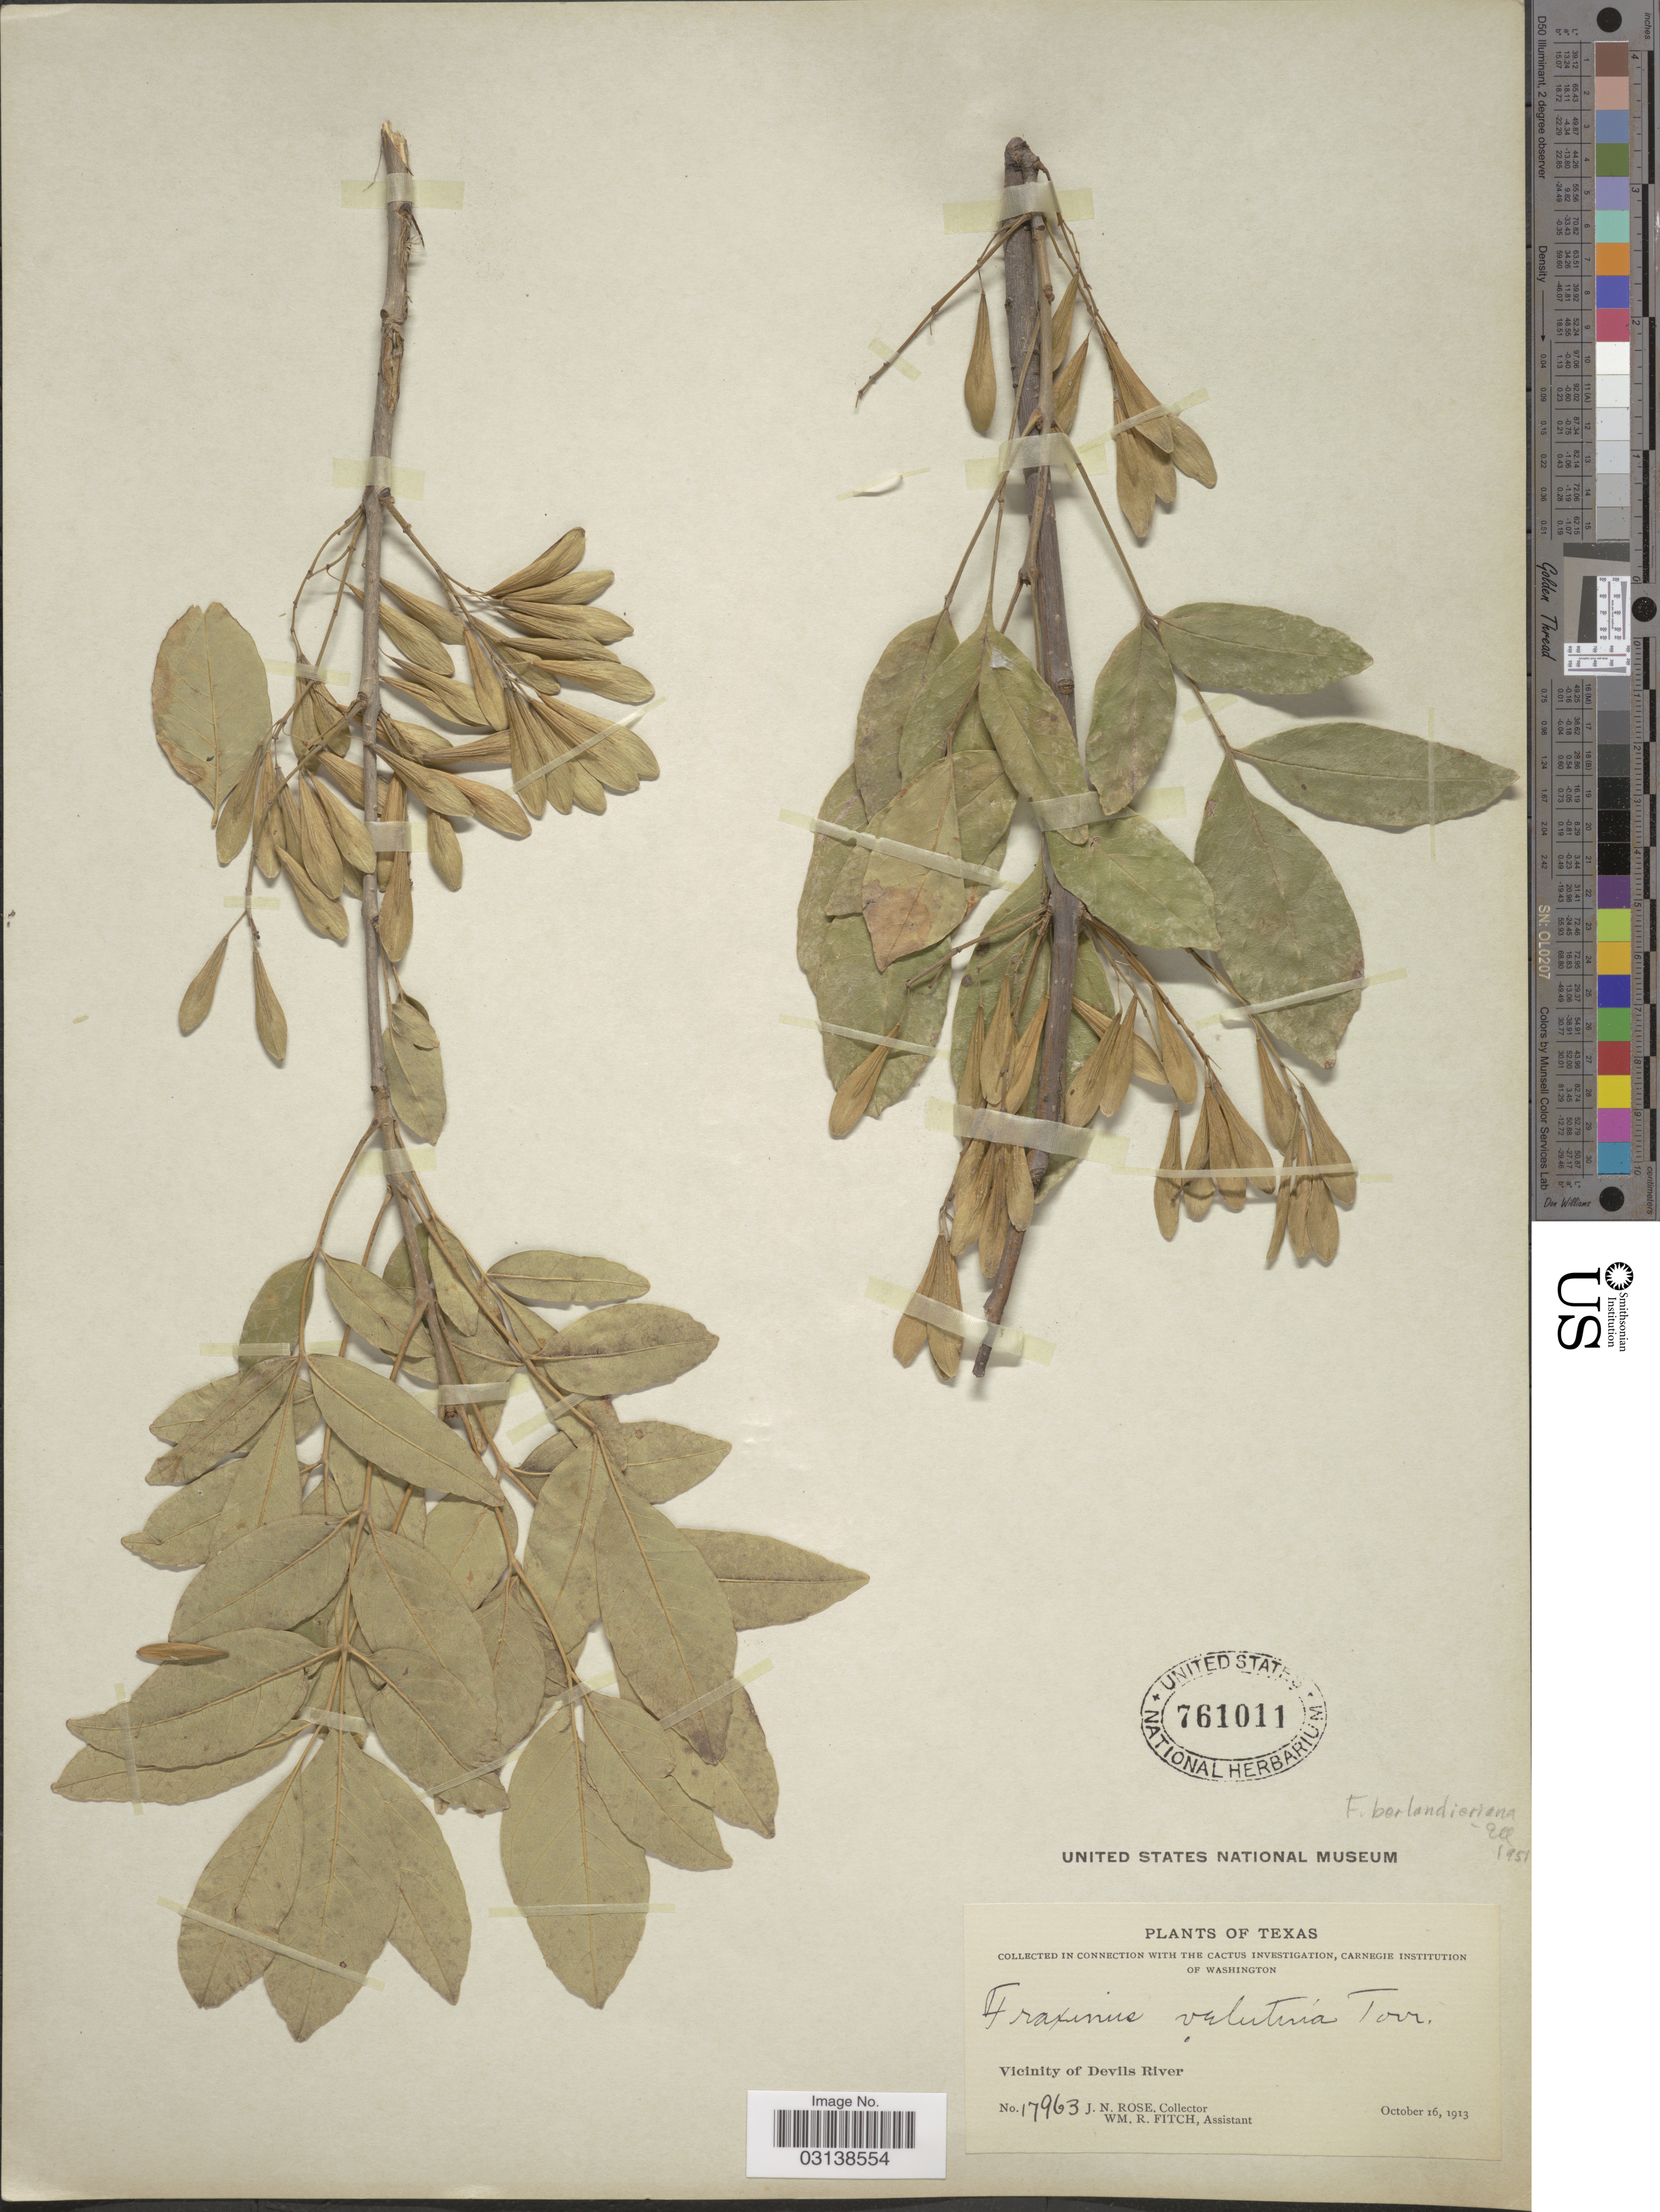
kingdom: Plantae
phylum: Tracheophyta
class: Magnoliopsida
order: Lamiales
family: Oleaceae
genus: Fraxinus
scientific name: Fraxinus berlandieriana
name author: A. DC.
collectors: J. N. Rose & W. R. Fitch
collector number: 17963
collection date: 1913-10-16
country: United States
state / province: Texas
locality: Vicinity of Devils River.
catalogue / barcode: US 761011